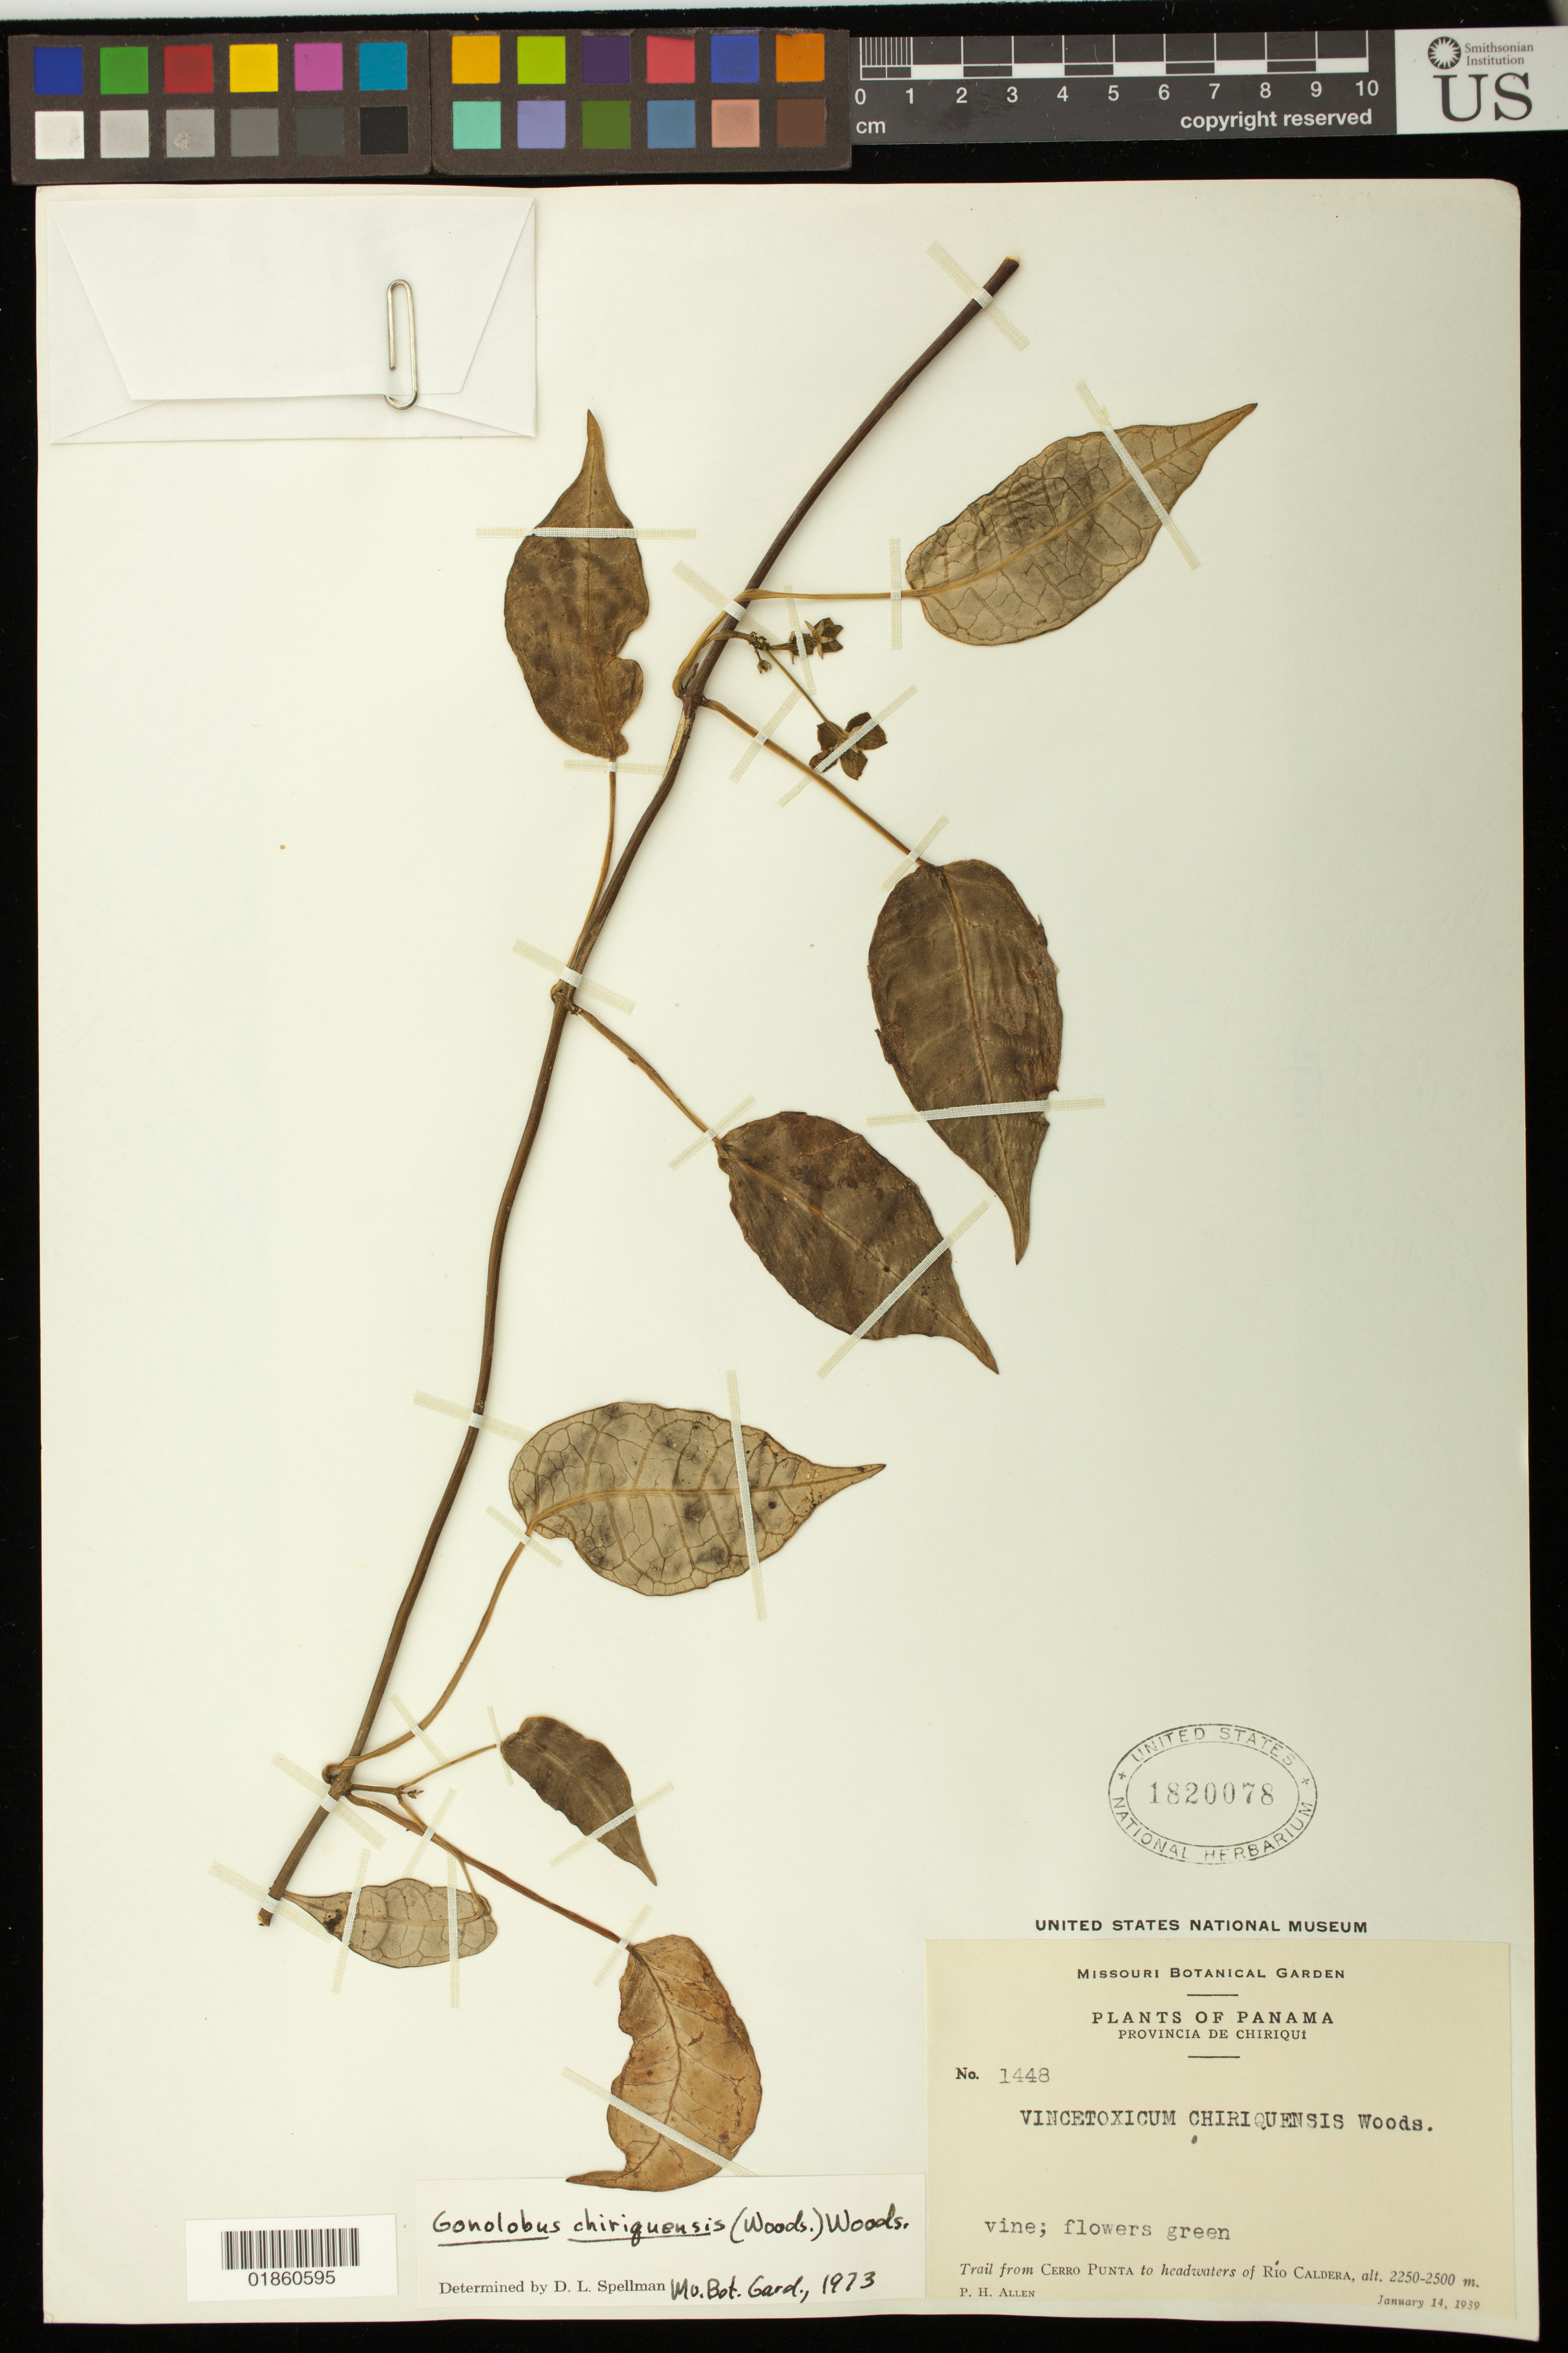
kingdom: Plantae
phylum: Tracheophyta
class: Magnoliopsida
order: Gentianales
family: Apocynaceae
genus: Gonolobus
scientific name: Gonolobus chiriquensis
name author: (Woodson) Woodson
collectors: P. H. Allen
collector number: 1448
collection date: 1939-01-14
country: Panama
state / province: Chiriquí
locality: Trail from Cerro Punta to headwaters of Rio Caldera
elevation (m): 2250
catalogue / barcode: US 1820078